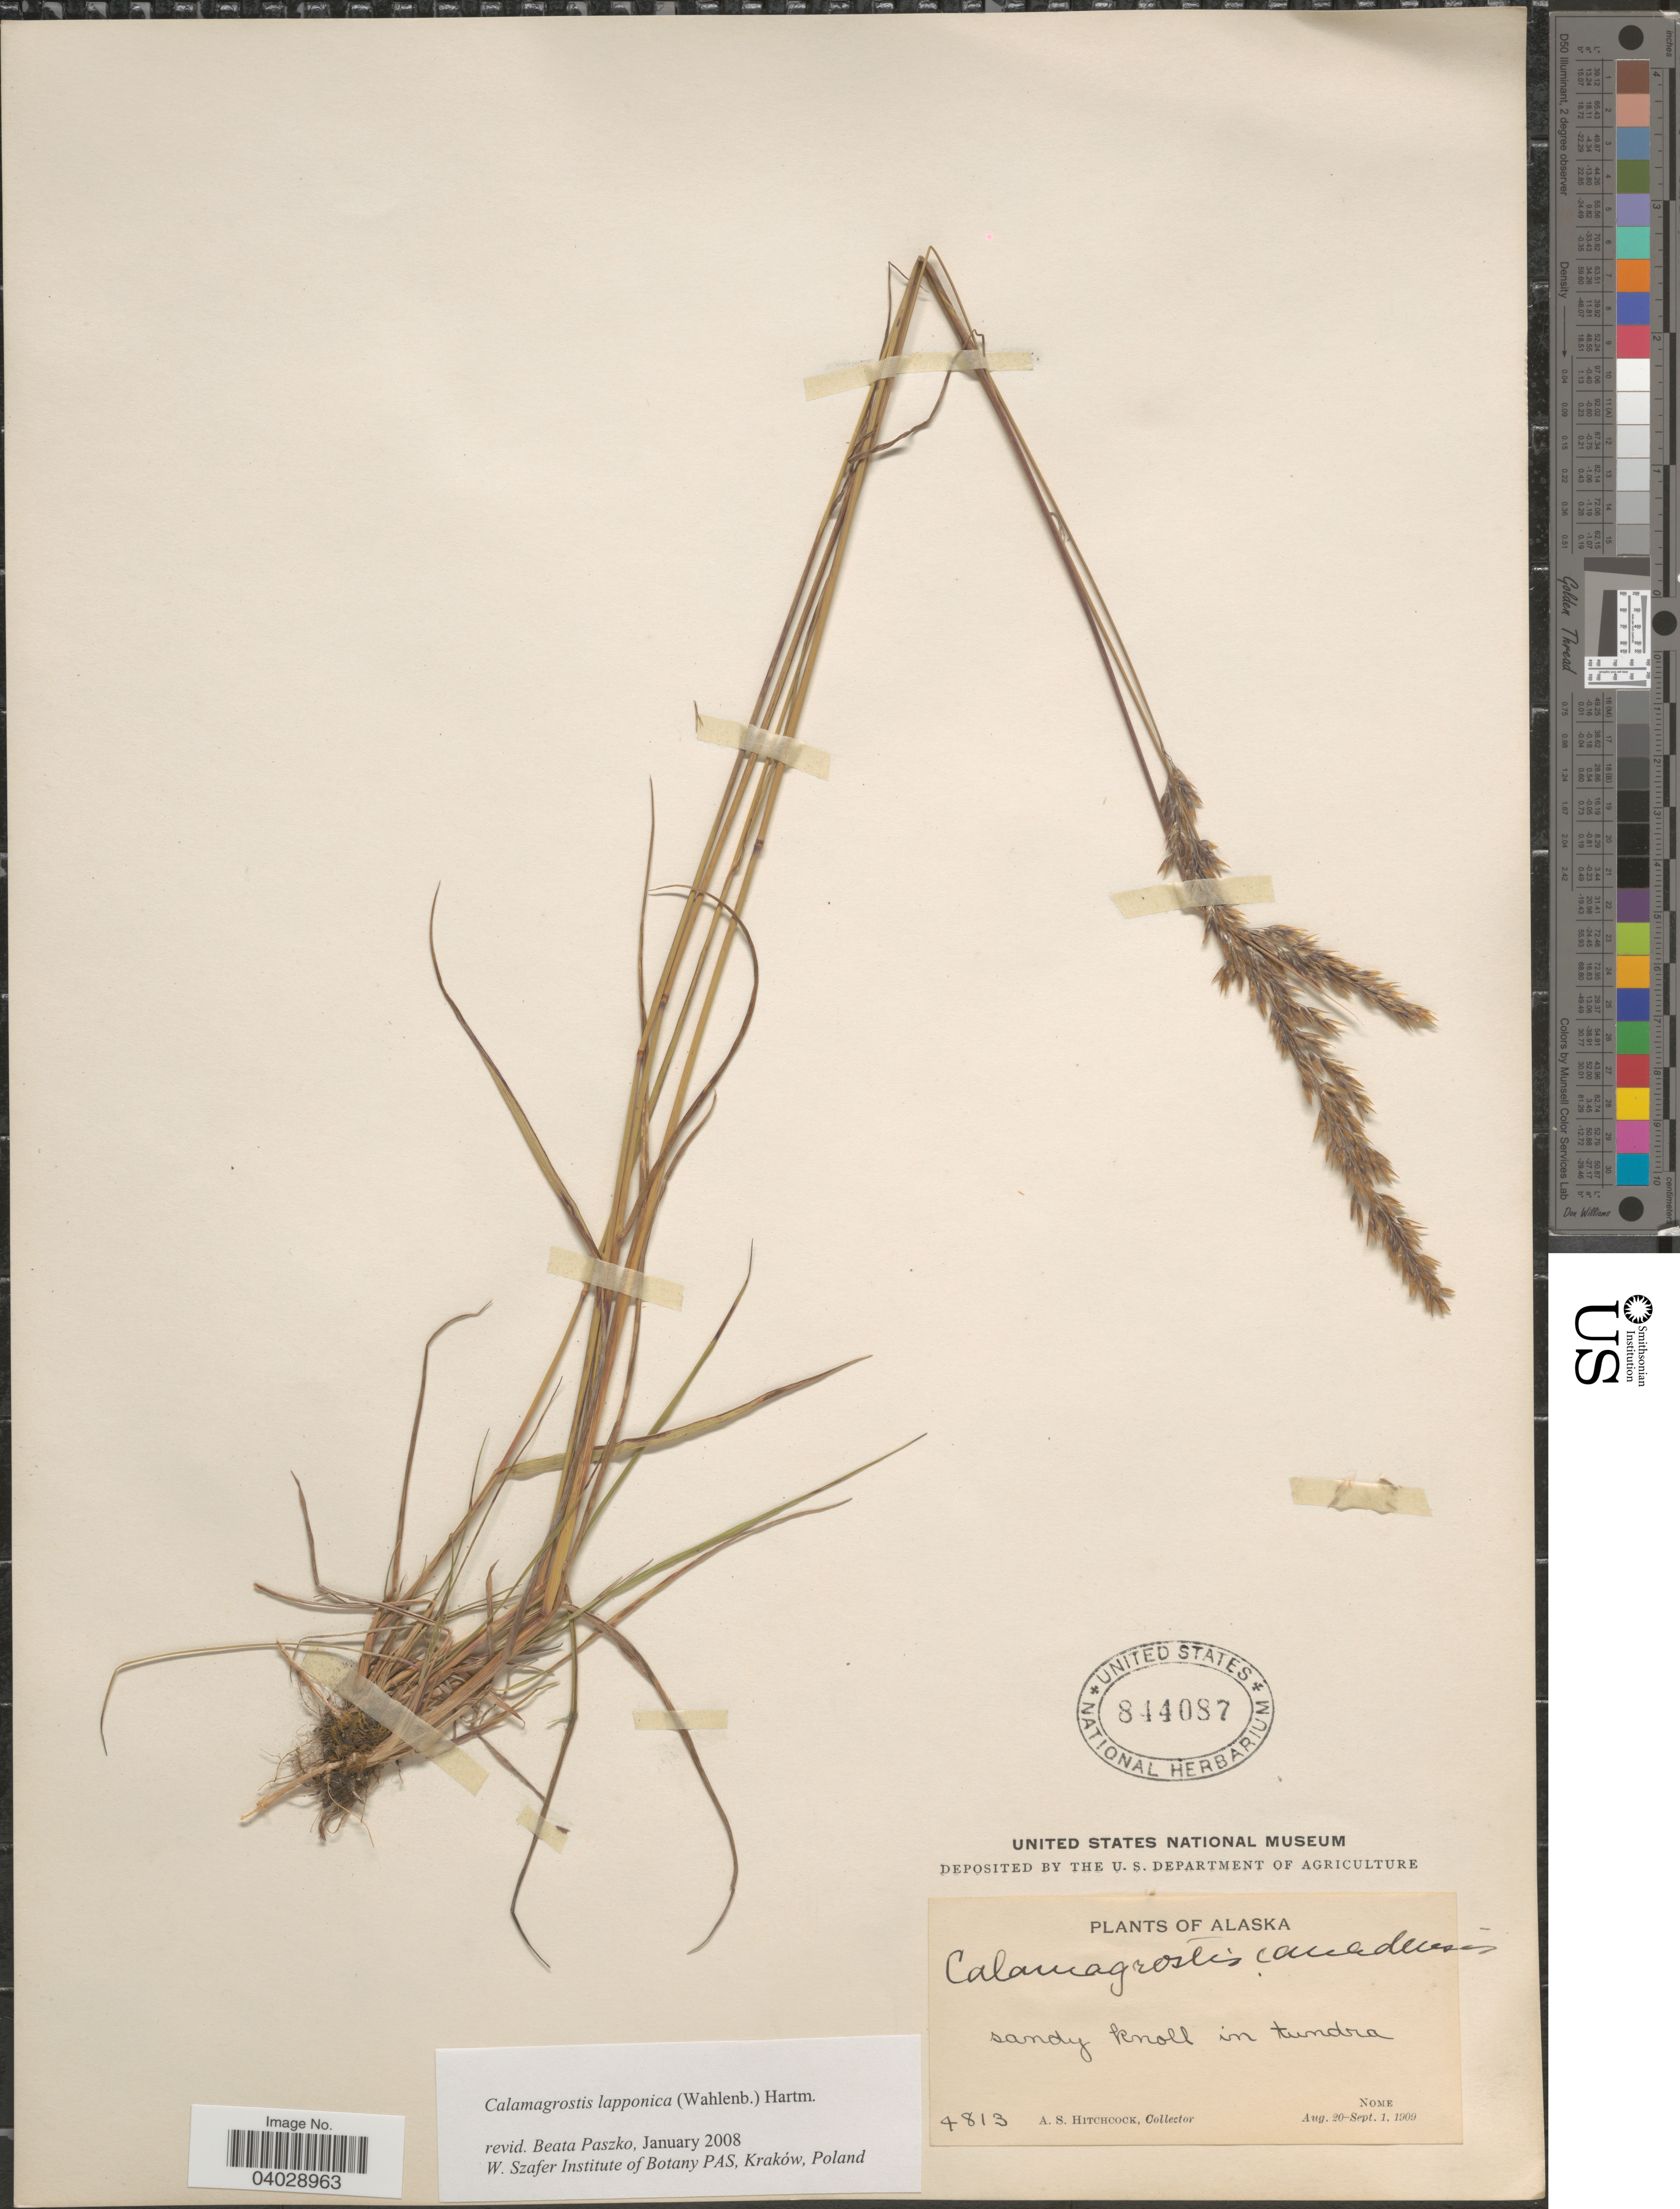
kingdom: Plantae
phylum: Tracheophyta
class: Liliopsida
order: Poales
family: Poaceae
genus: Calamagrostis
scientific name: Calamagrostis lapponica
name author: (Wahlenb.) Hartm.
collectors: A. S. Hitchcock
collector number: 4813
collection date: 1909-08-20/1909-09-01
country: United States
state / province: Alaska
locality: Nome.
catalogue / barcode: US 844087